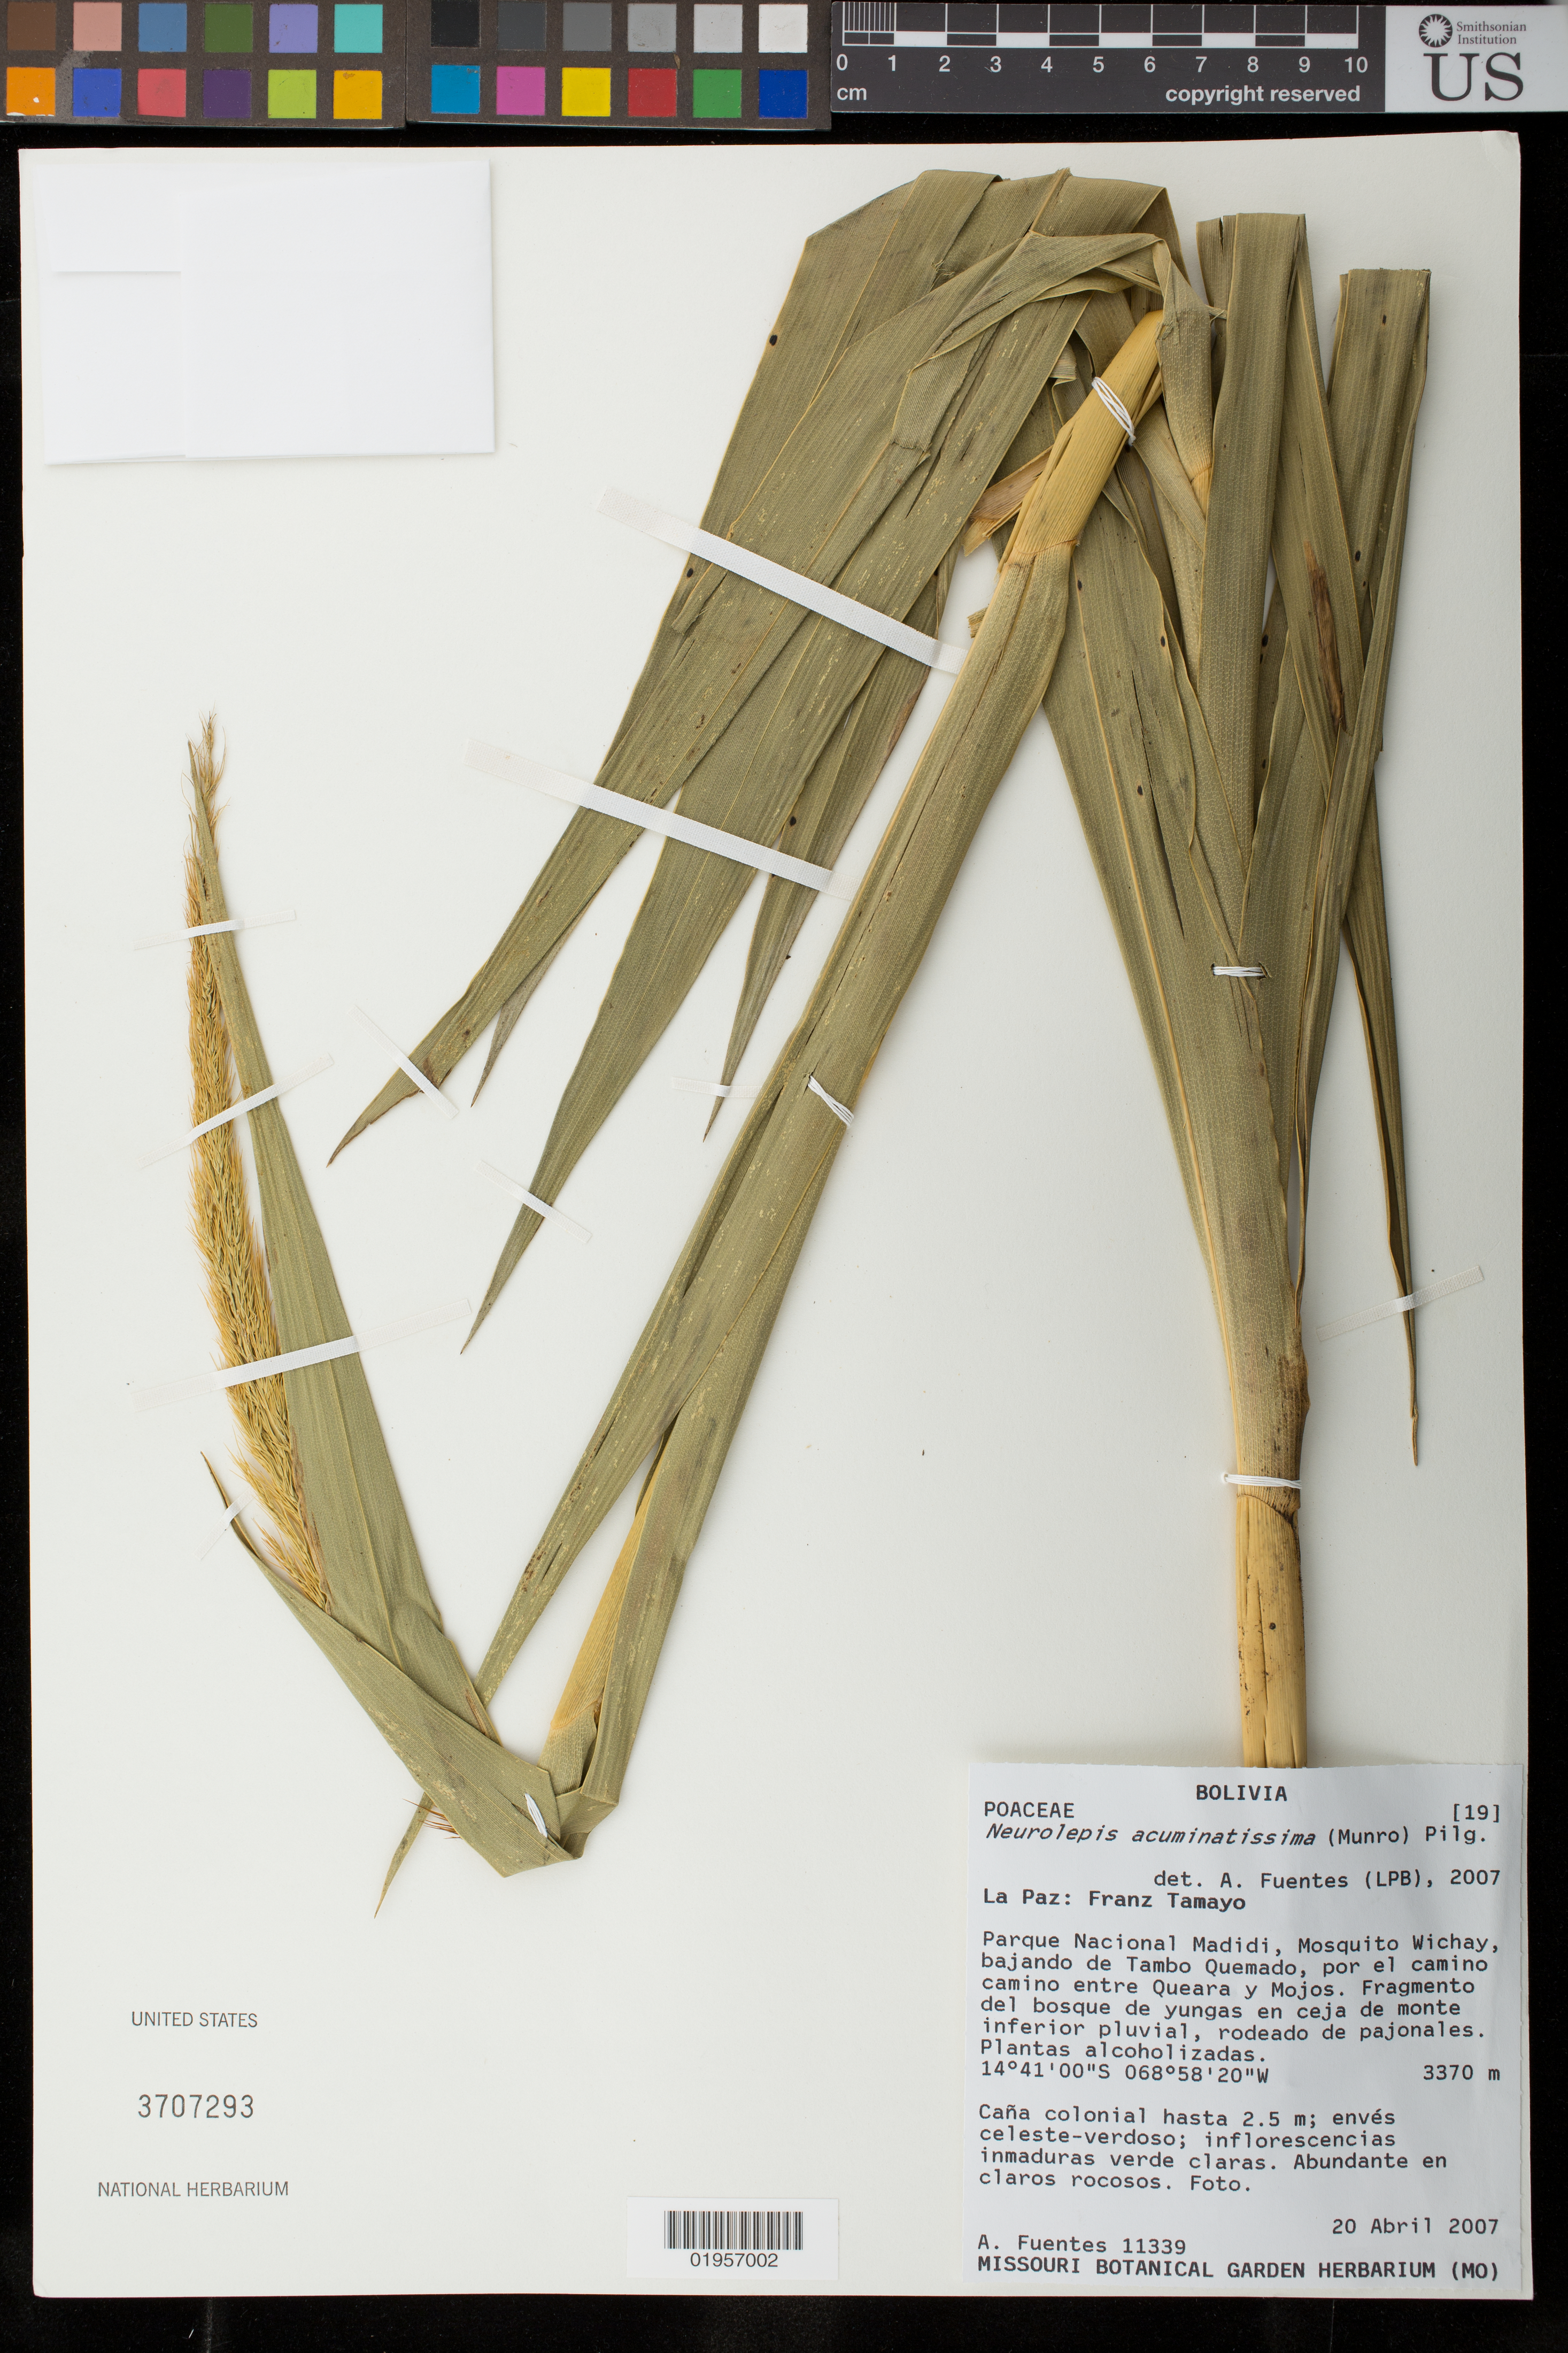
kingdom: Plantae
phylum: Tracheophyta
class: Liliopsida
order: Poales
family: Poaceae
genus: Neurolepis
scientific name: Neurolepis acuminatissima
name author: (Munro) Pilg.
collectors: A. F. Fuentes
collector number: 11339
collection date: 2007-04-20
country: Bolivia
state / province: La Paz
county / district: Franz Tamayo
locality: Parque Nacional Madidi, Mojos, Mosquito Wichay, bajando de Tambo Quemado, por el camino entre Queara y Mojos.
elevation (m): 3370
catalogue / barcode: US 3707293